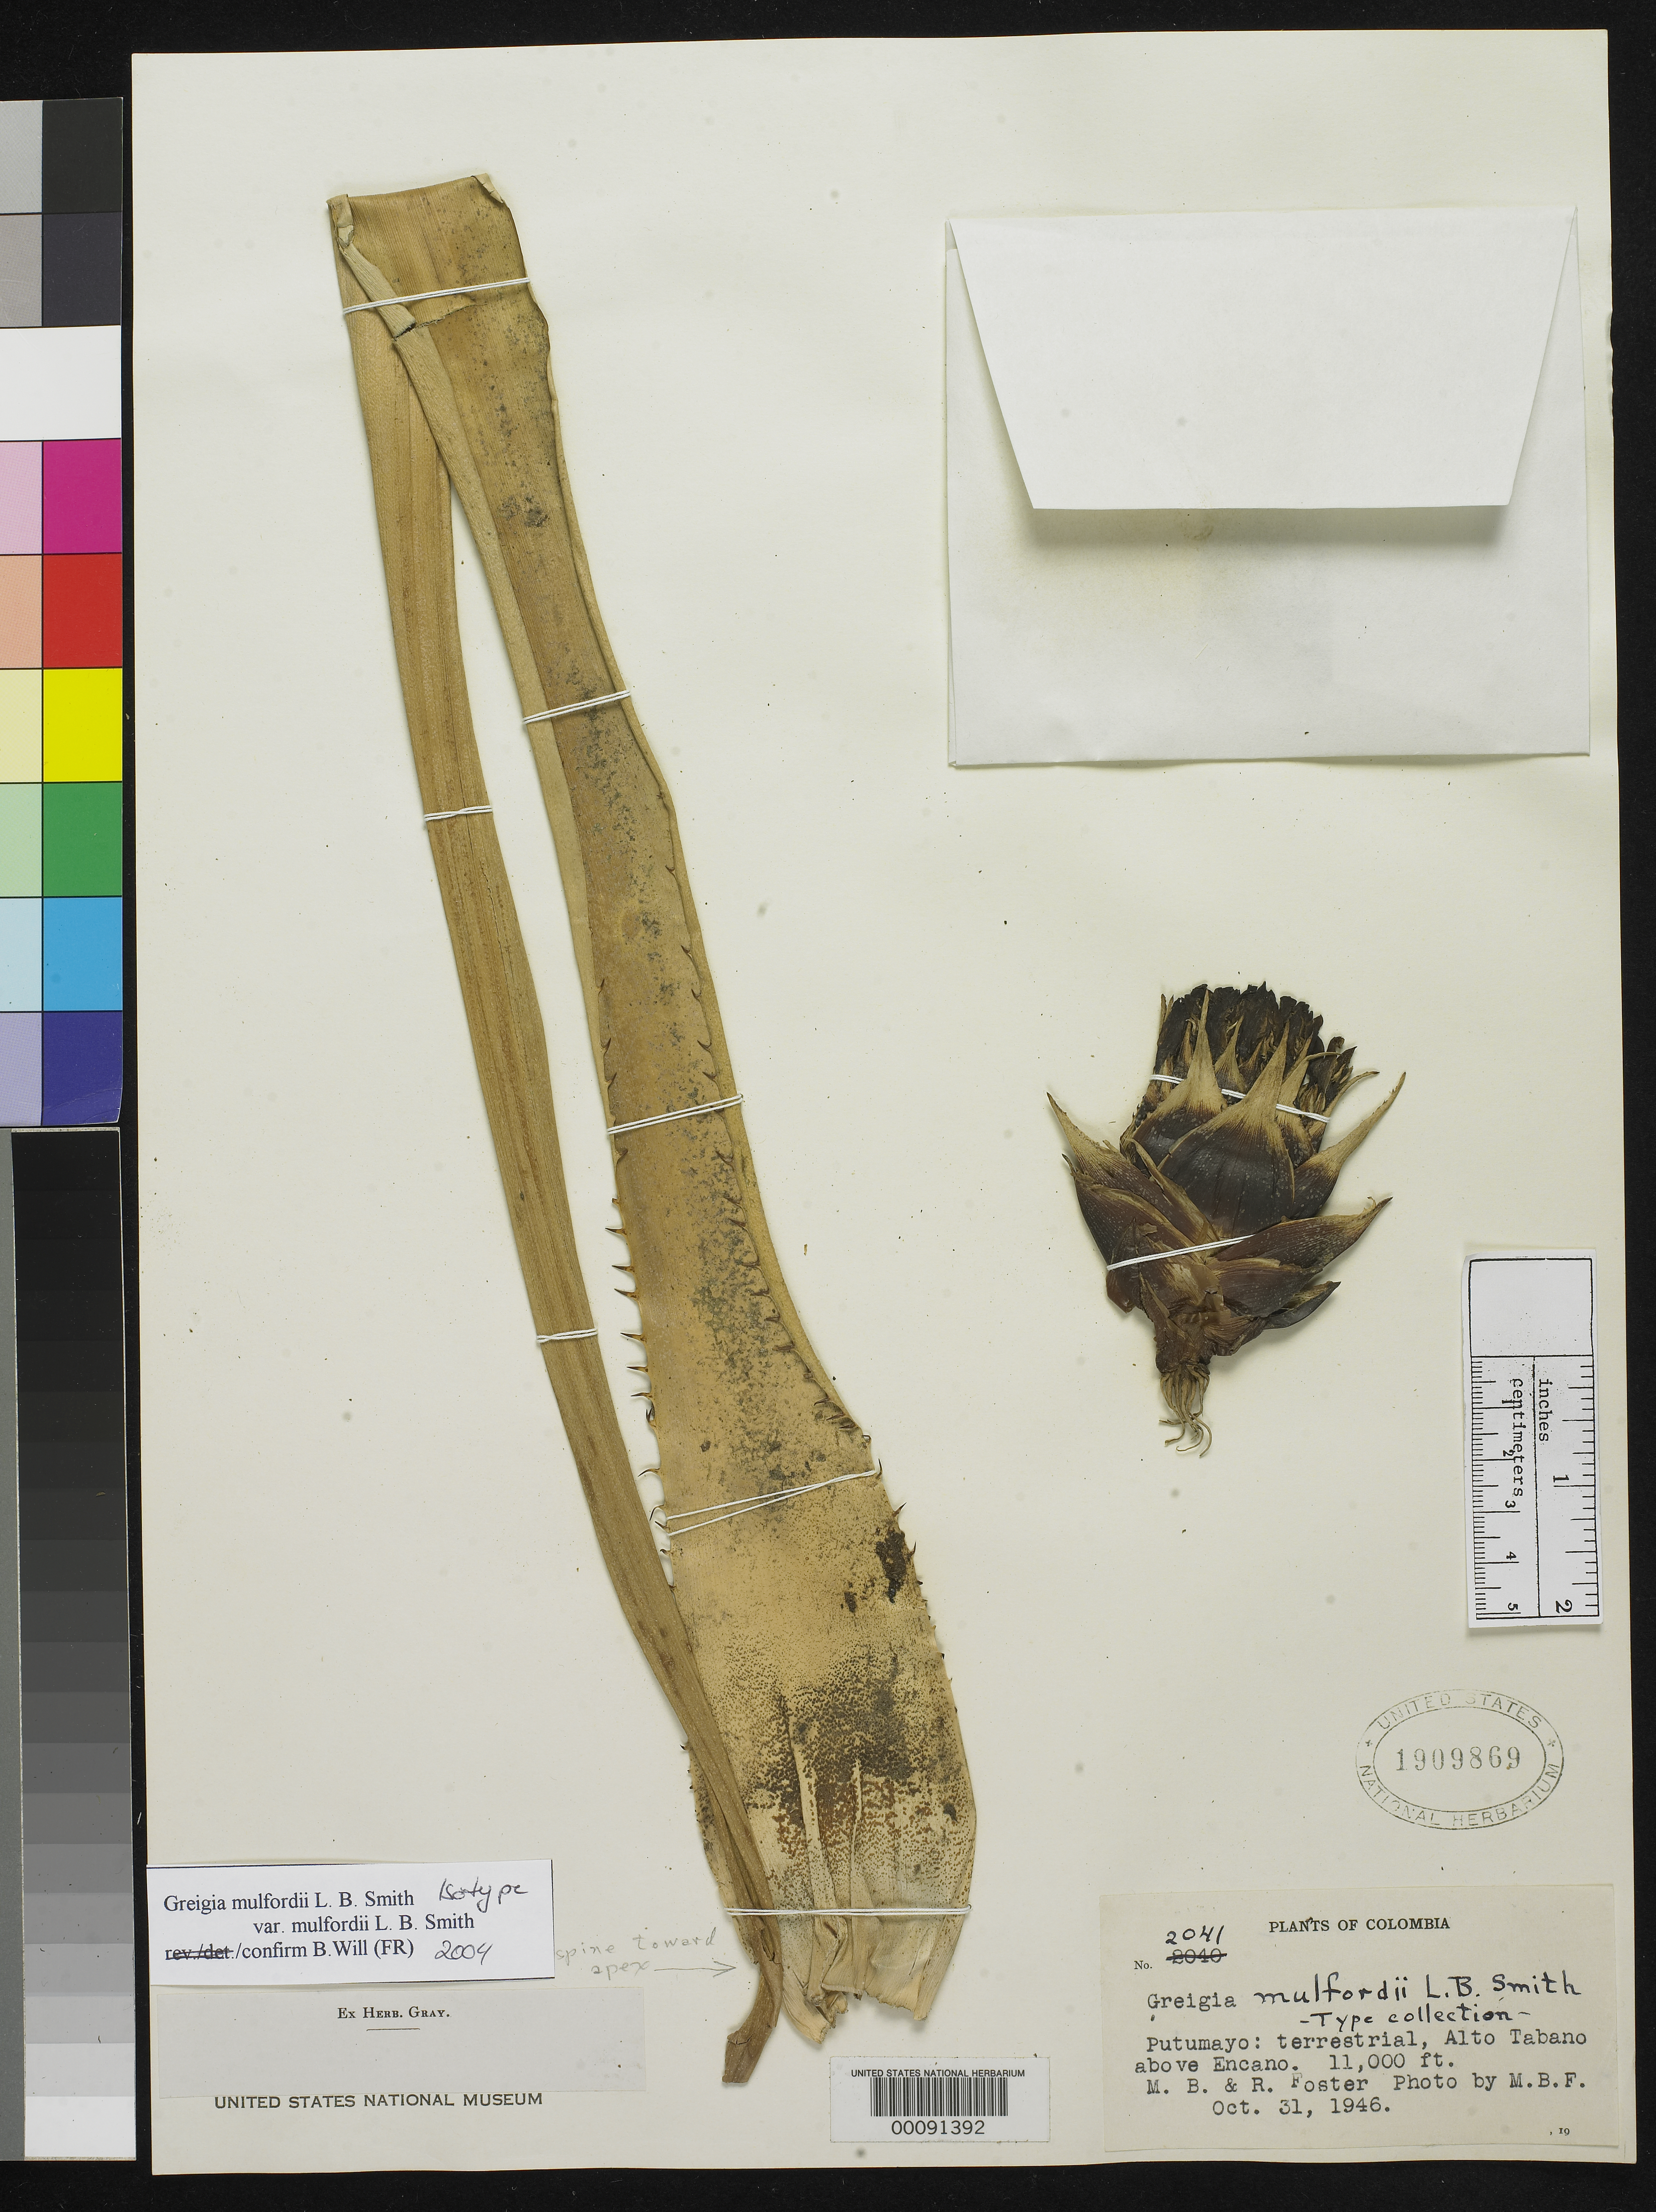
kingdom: Plantae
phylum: Tracheophyta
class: Liliopsida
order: Poales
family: Bromeliaceae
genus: Greigia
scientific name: Greigia mulfordii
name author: L.B. Sm.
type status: Isotype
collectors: M. B. Foster & R. C. Foster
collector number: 2041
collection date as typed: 31 Oct 1946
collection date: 1946-10-31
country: Colombia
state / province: Putumayo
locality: Alto Tabano above Encaño.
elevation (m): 3300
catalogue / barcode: US 1909869